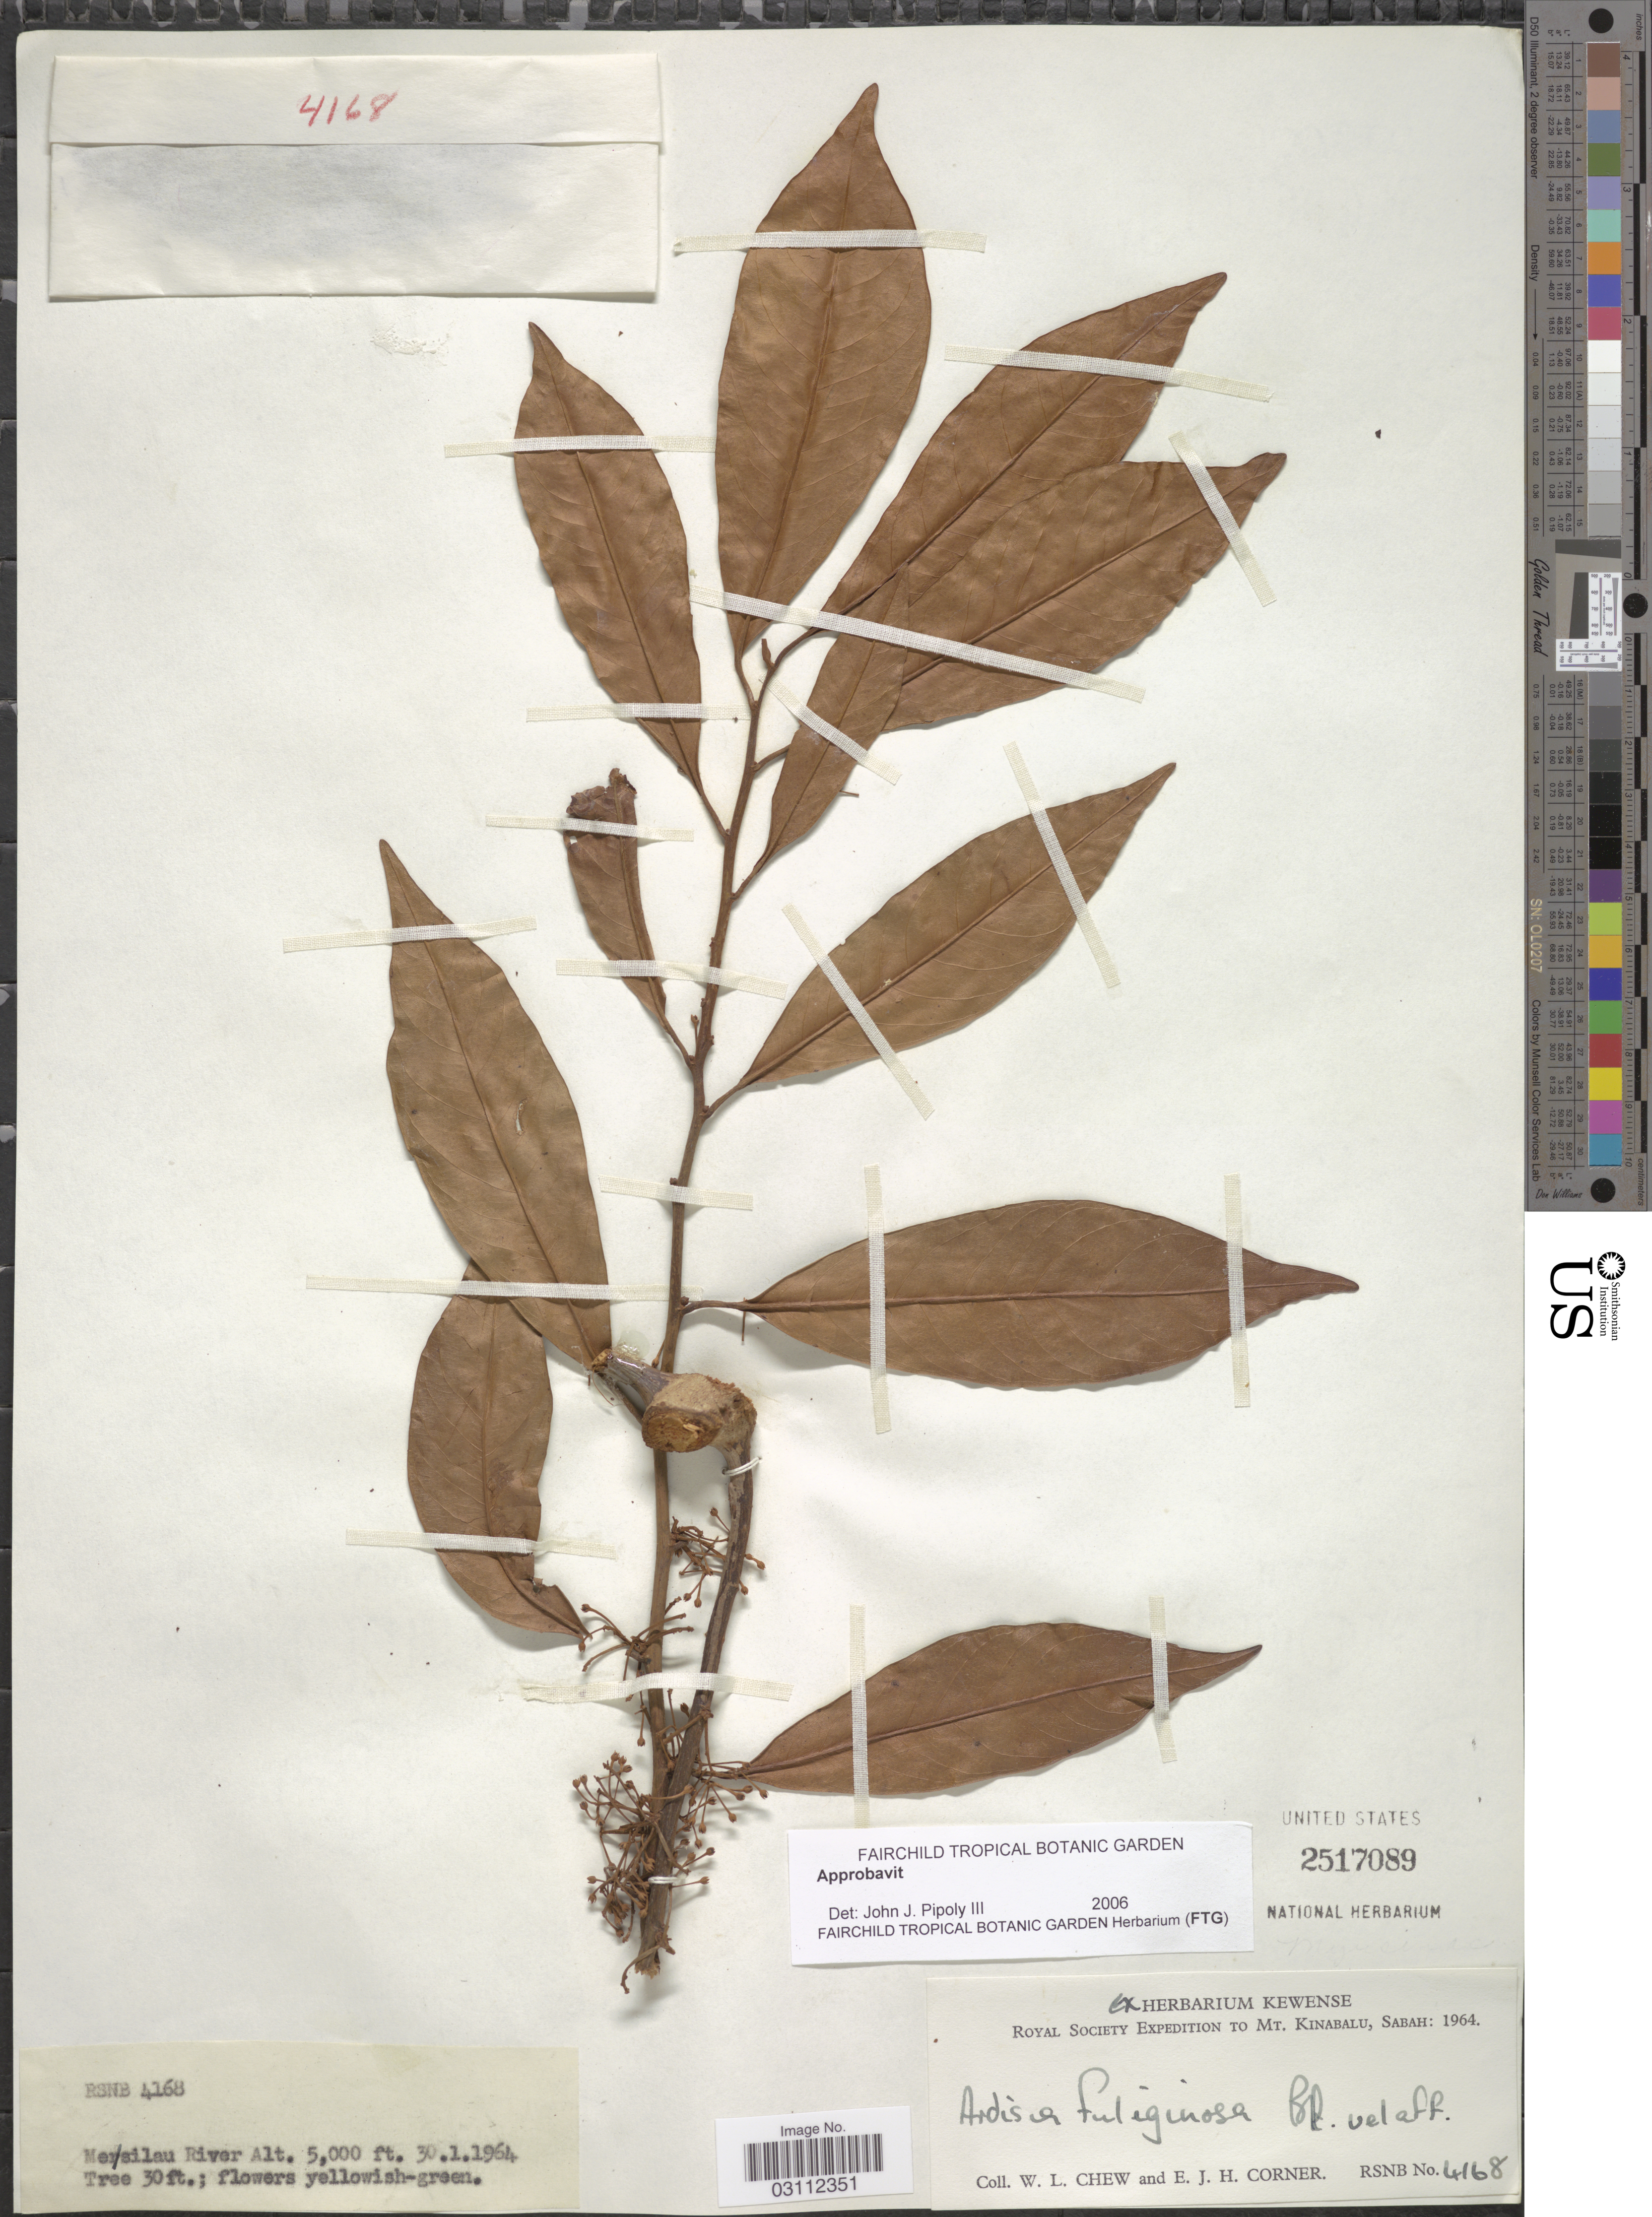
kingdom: Plantae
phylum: Tracheophyta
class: Magnoliopsida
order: Ericales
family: Primulaceae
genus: Ardisia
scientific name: Ardisia fuliginosa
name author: Blume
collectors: W. Chew & E. Corner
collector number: RSNB4168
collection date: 1964-01-30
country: Malaysia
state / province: Sabah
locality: Mt. Kinabalu. Mesilau River.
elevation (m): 1524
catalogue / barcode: US 2517089